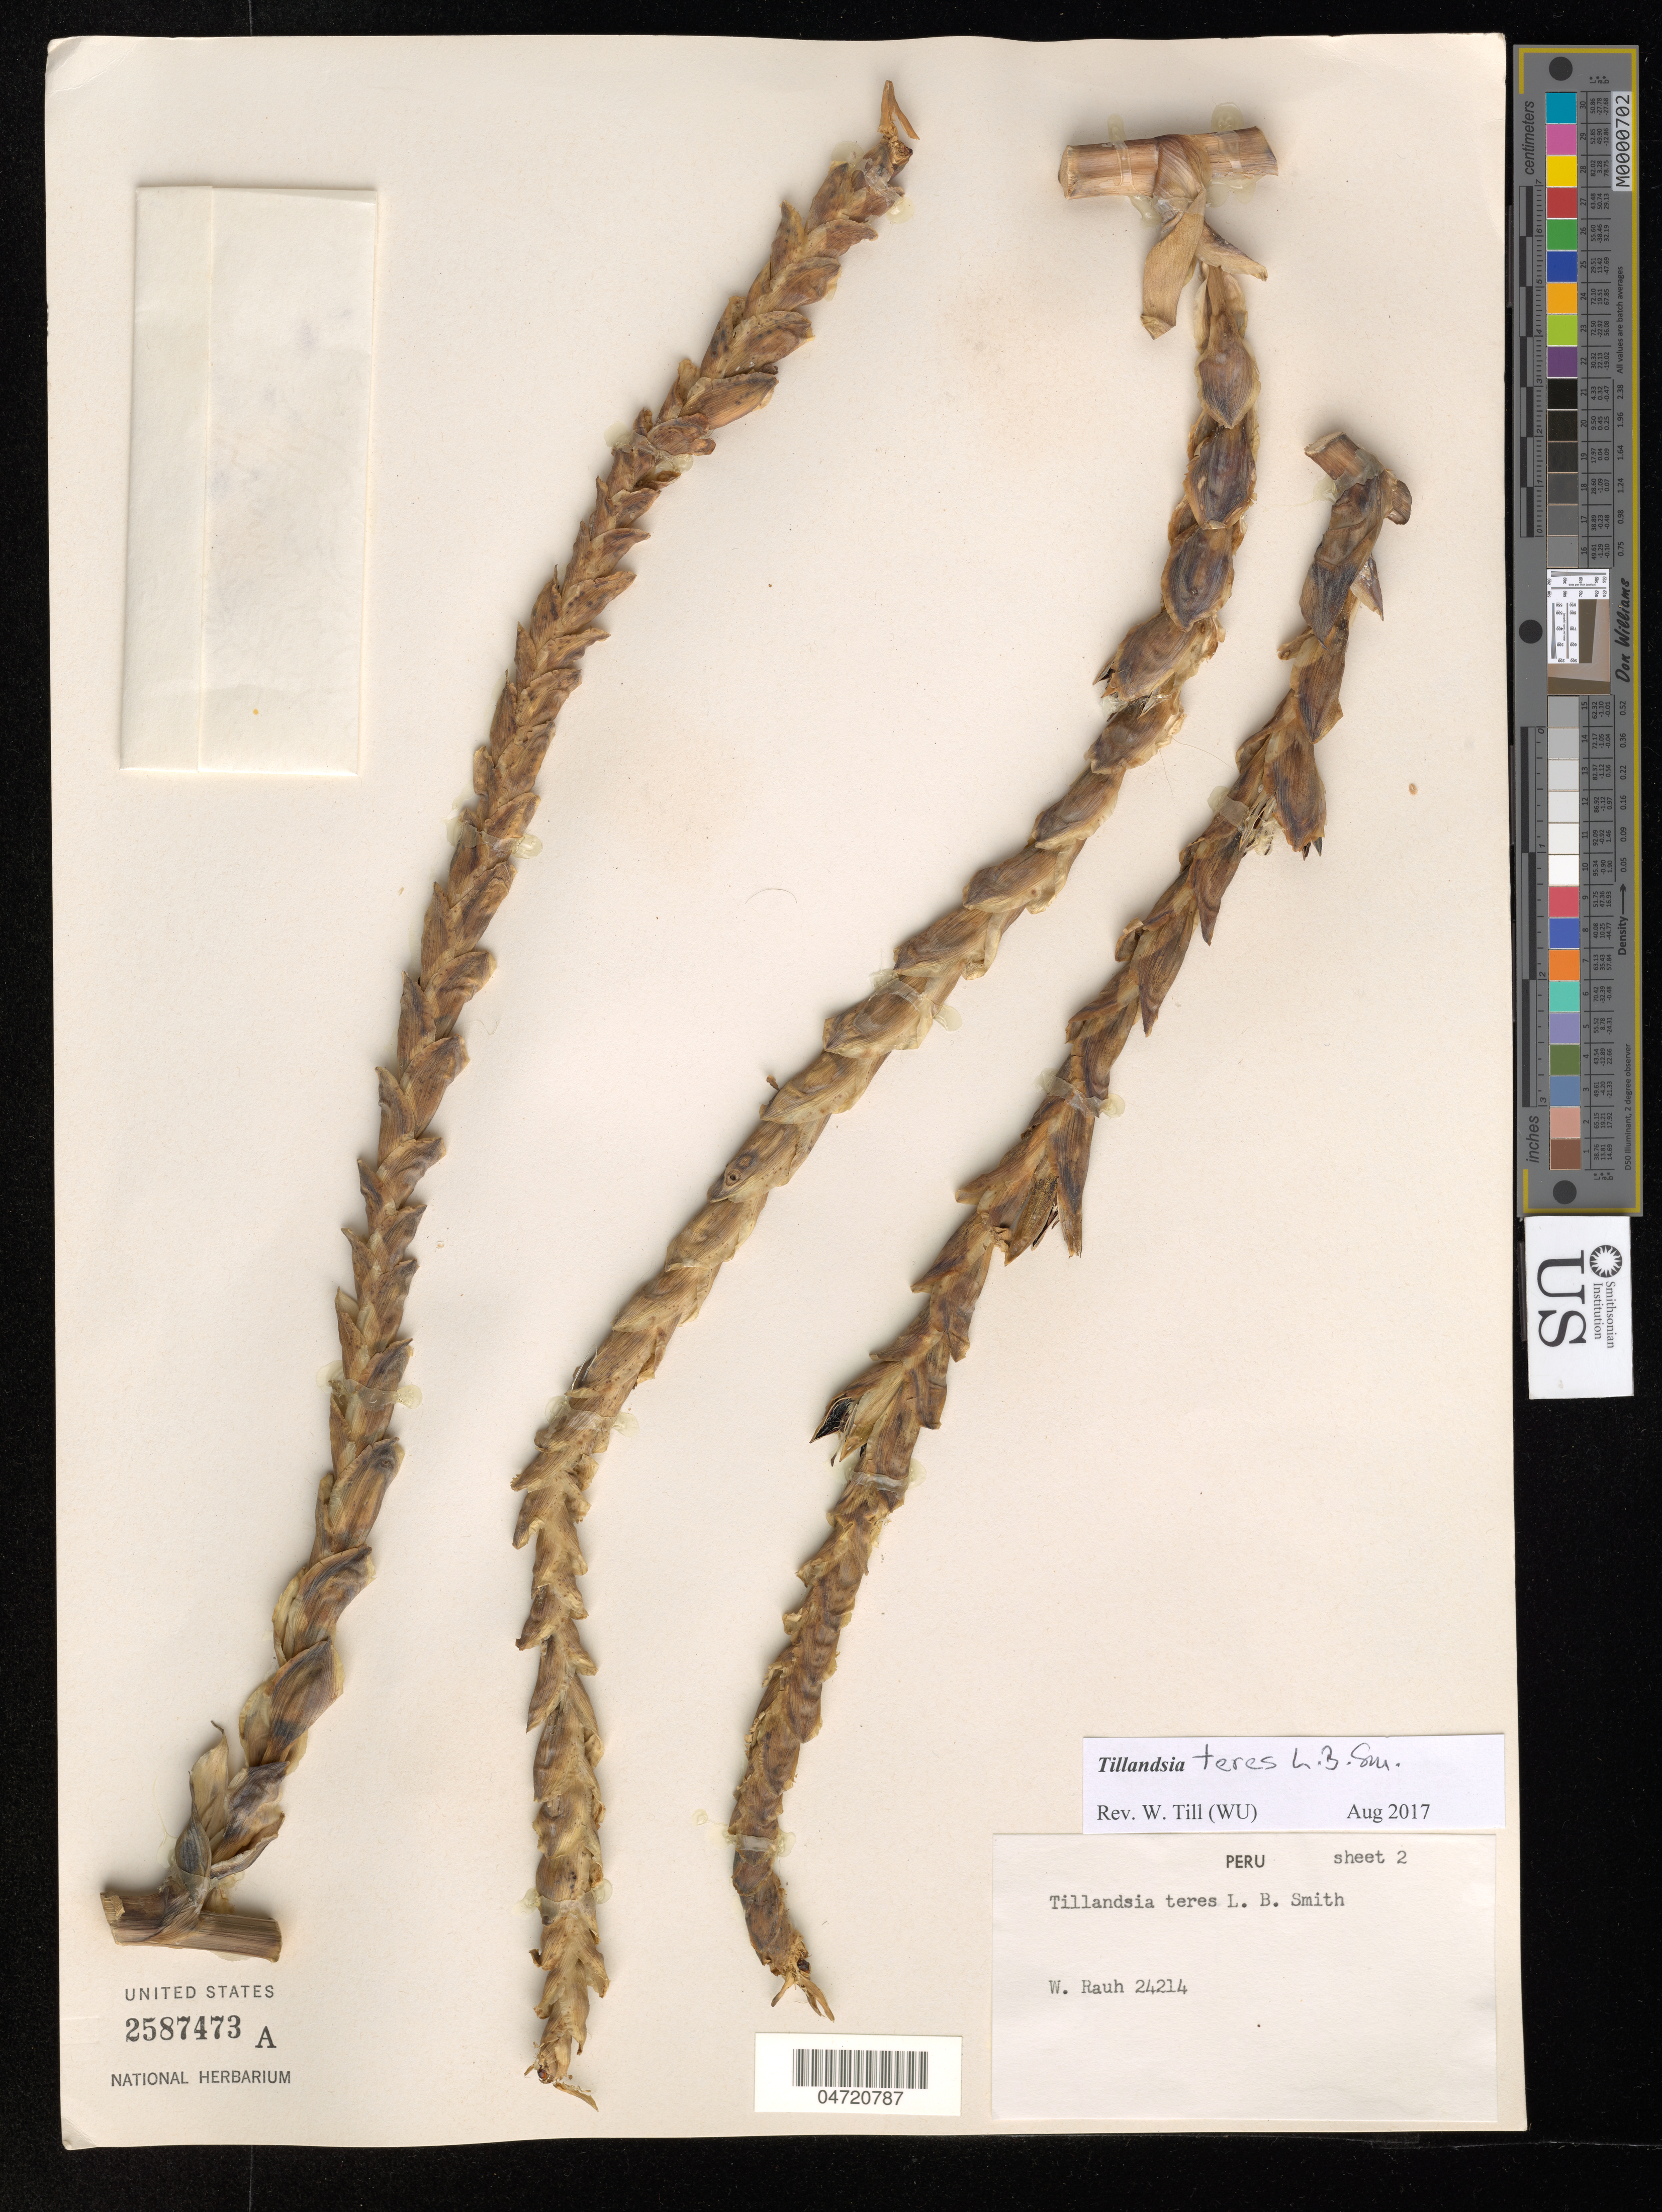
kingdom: Plantae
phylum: Tracheophyta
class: Liliopsida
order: Poales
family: Bromeliaceae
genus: Tillandsia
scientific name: Tillandsia teres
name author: L.B. Sm.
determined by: Till, W.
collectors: W. Rauh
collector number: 24214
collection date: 1970-08-22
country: Peru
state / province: Cajamarca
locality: NordPeru zwischen Gumbil und Llama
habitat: an Felswanden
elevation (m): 750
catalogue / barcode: US 2587473A